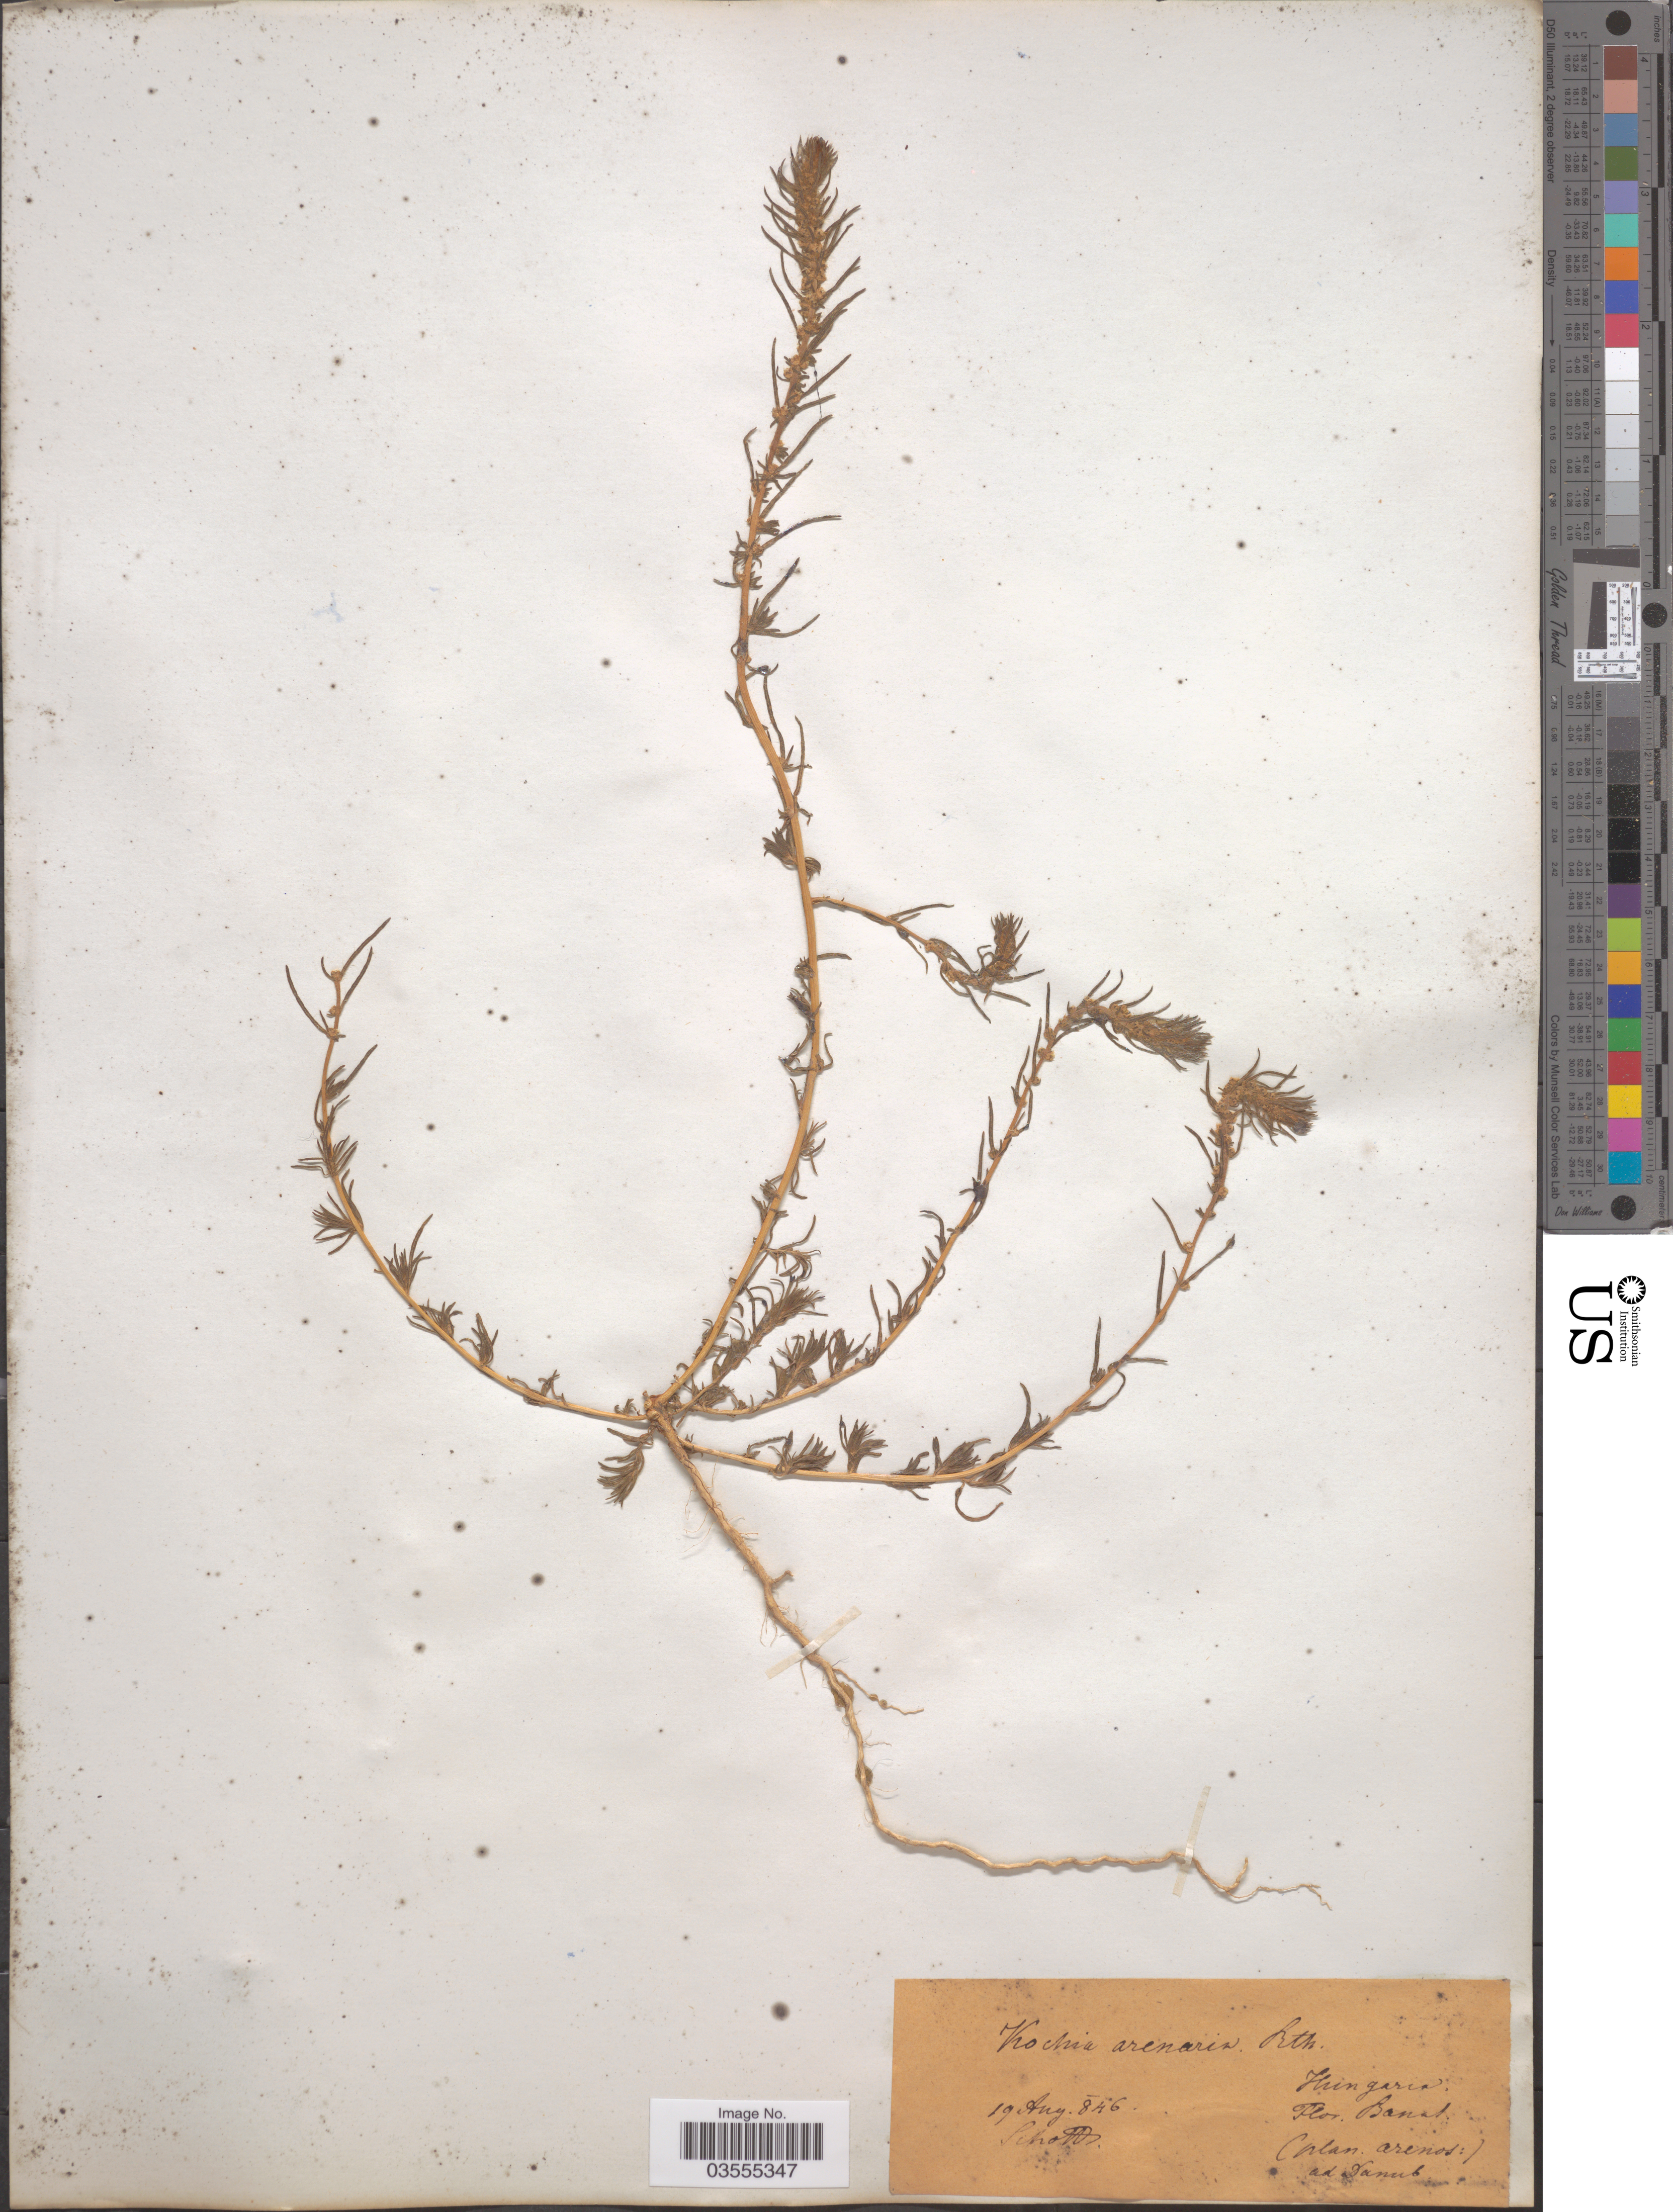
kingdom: Plantae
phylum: Tracheophyta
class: Magnoliopsida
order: Caryophyllales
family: Amaranthaceae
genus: Bassia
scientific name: Bassia laniflora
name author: (S.G. Gmel.) A.J. Scott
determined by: Strong, Mark T., (BOT), Smithsonian Institution - National Museum of Natural History (UNITED STATES)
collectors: -. Schottz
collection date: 1846-08-19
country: Hungary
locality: Hungaria. Banat (atam arenos:) ad Danub.